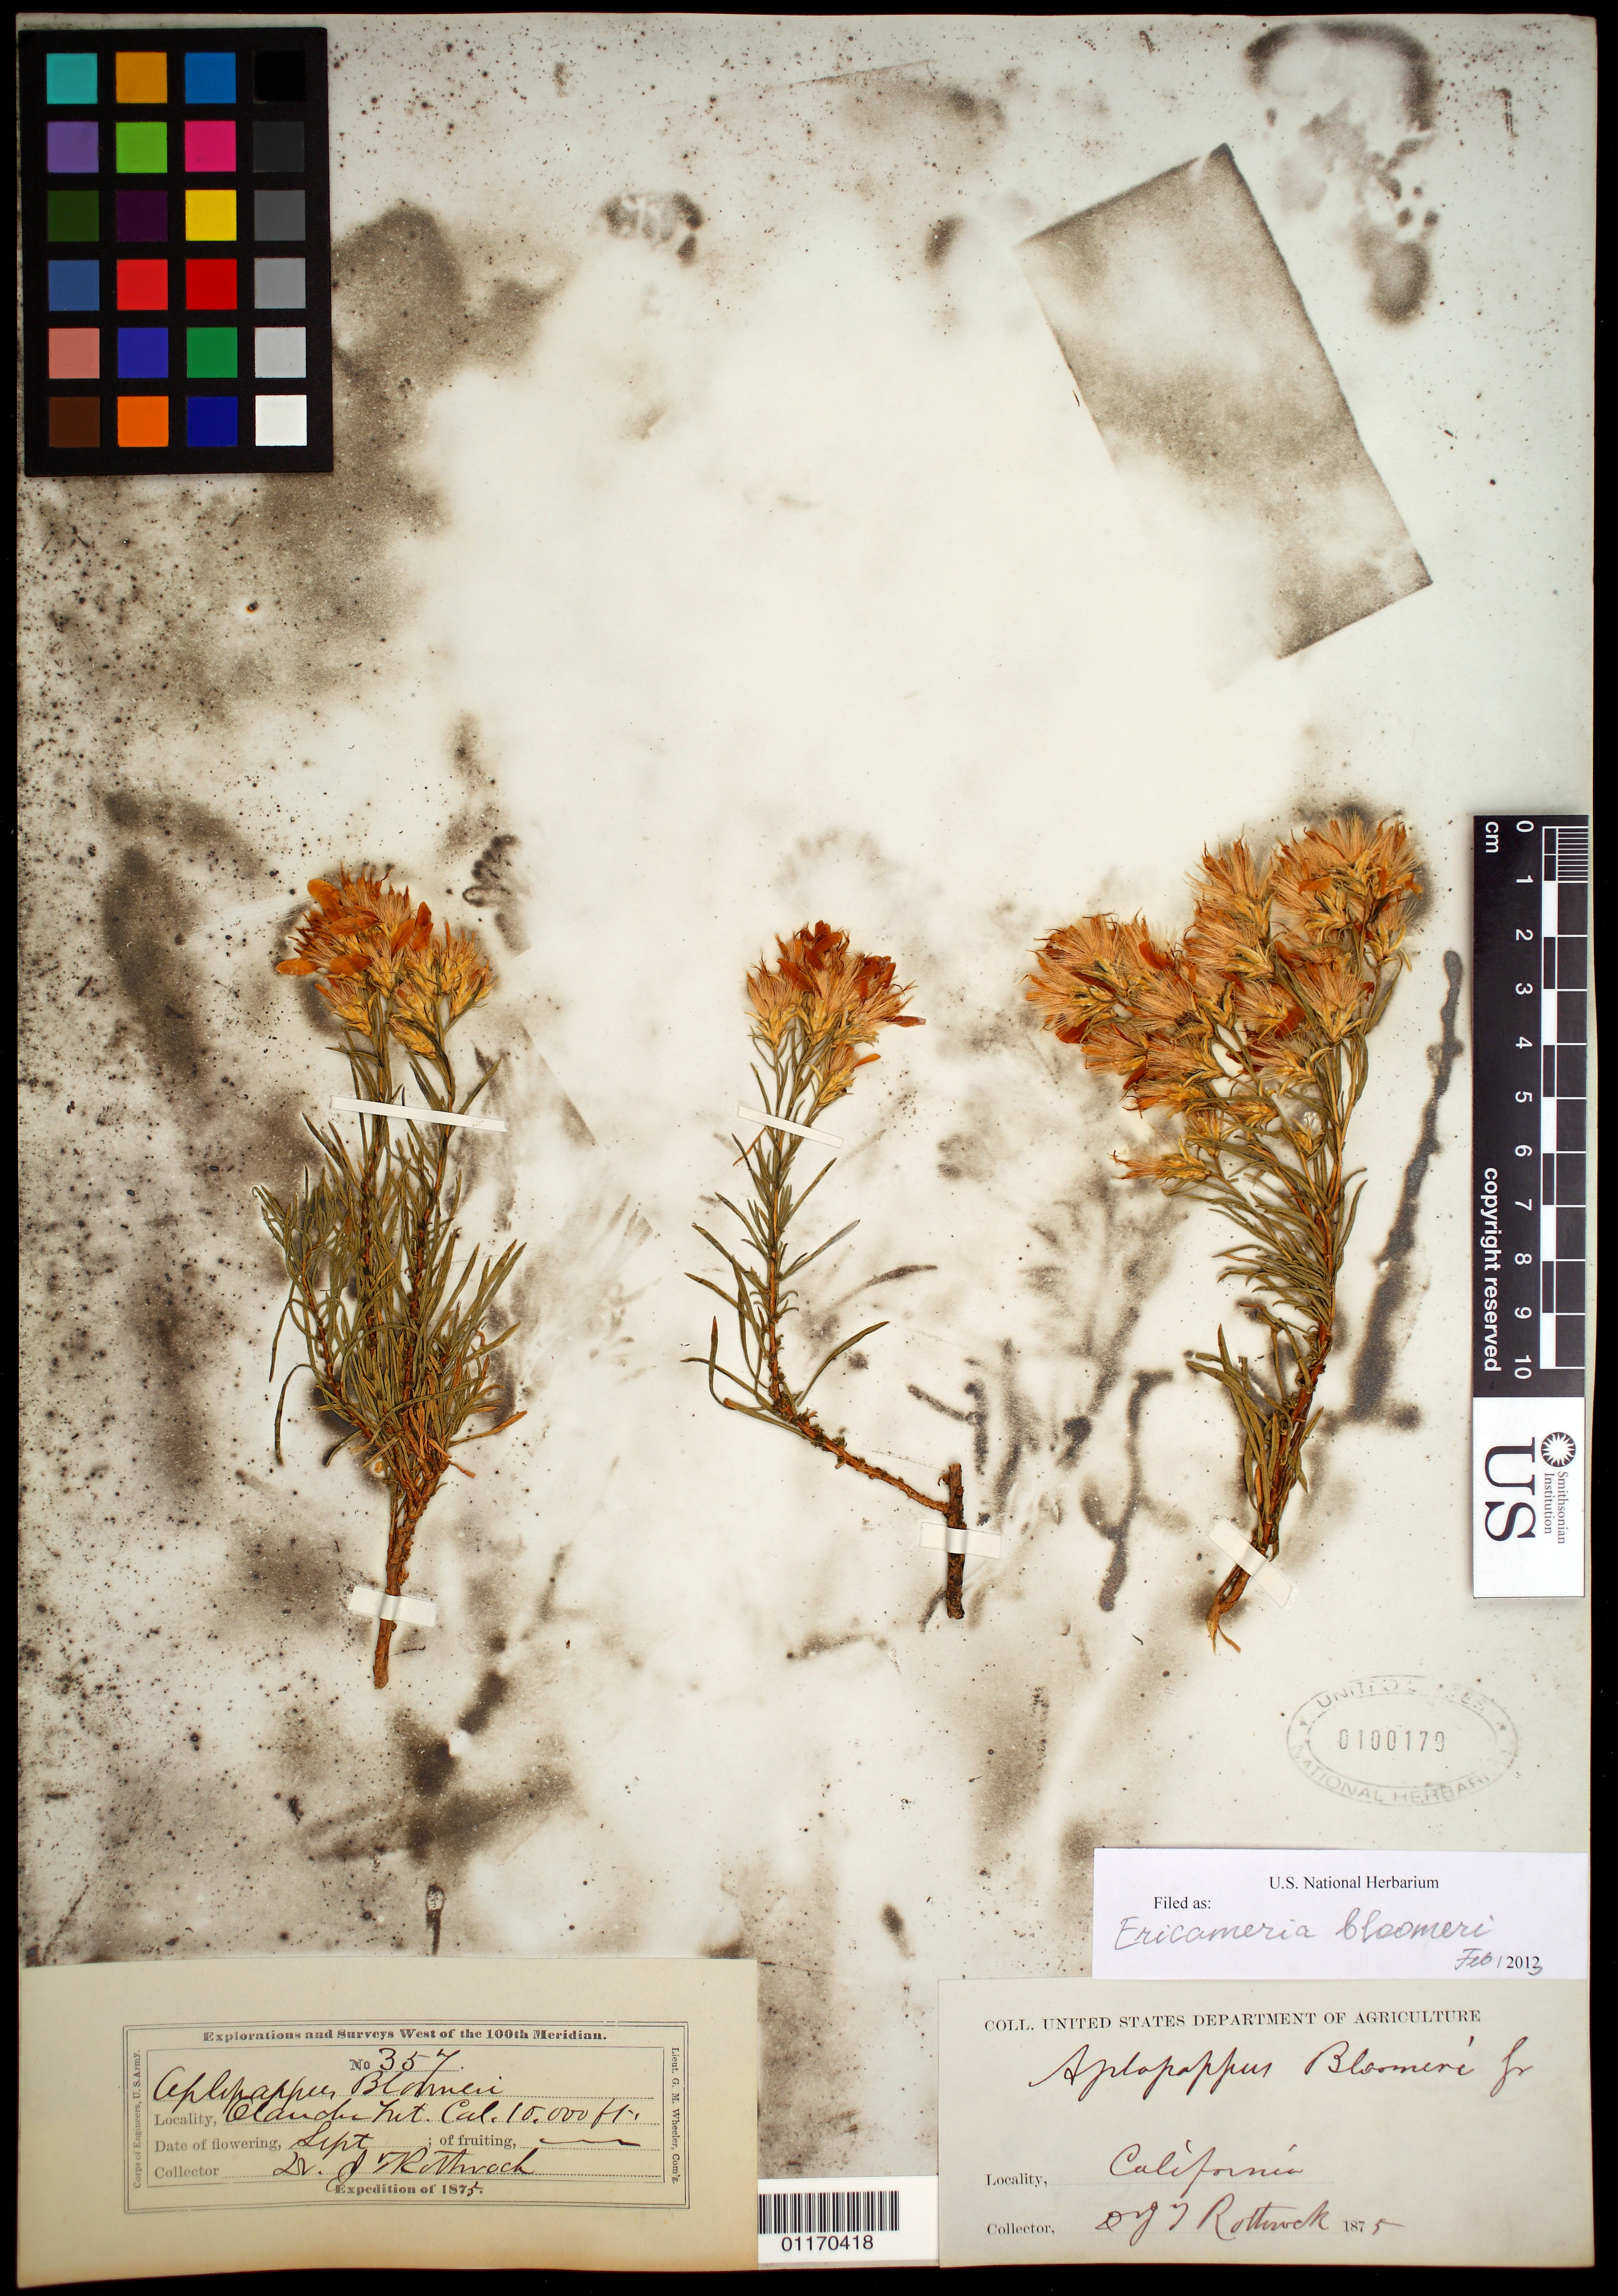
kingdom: Plantae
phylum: Tracheophyta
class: Magnoliopsida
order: Asterales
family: Asteraceae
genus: Ericameria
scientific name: Ericameria bloomeri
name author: (A. Gray) J.F. Macbr.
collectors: J. T. Rothrock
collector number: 357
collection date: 1875-09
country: United States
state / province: California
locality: [Olander] Mt.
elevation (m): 3048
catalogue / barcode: US 100179